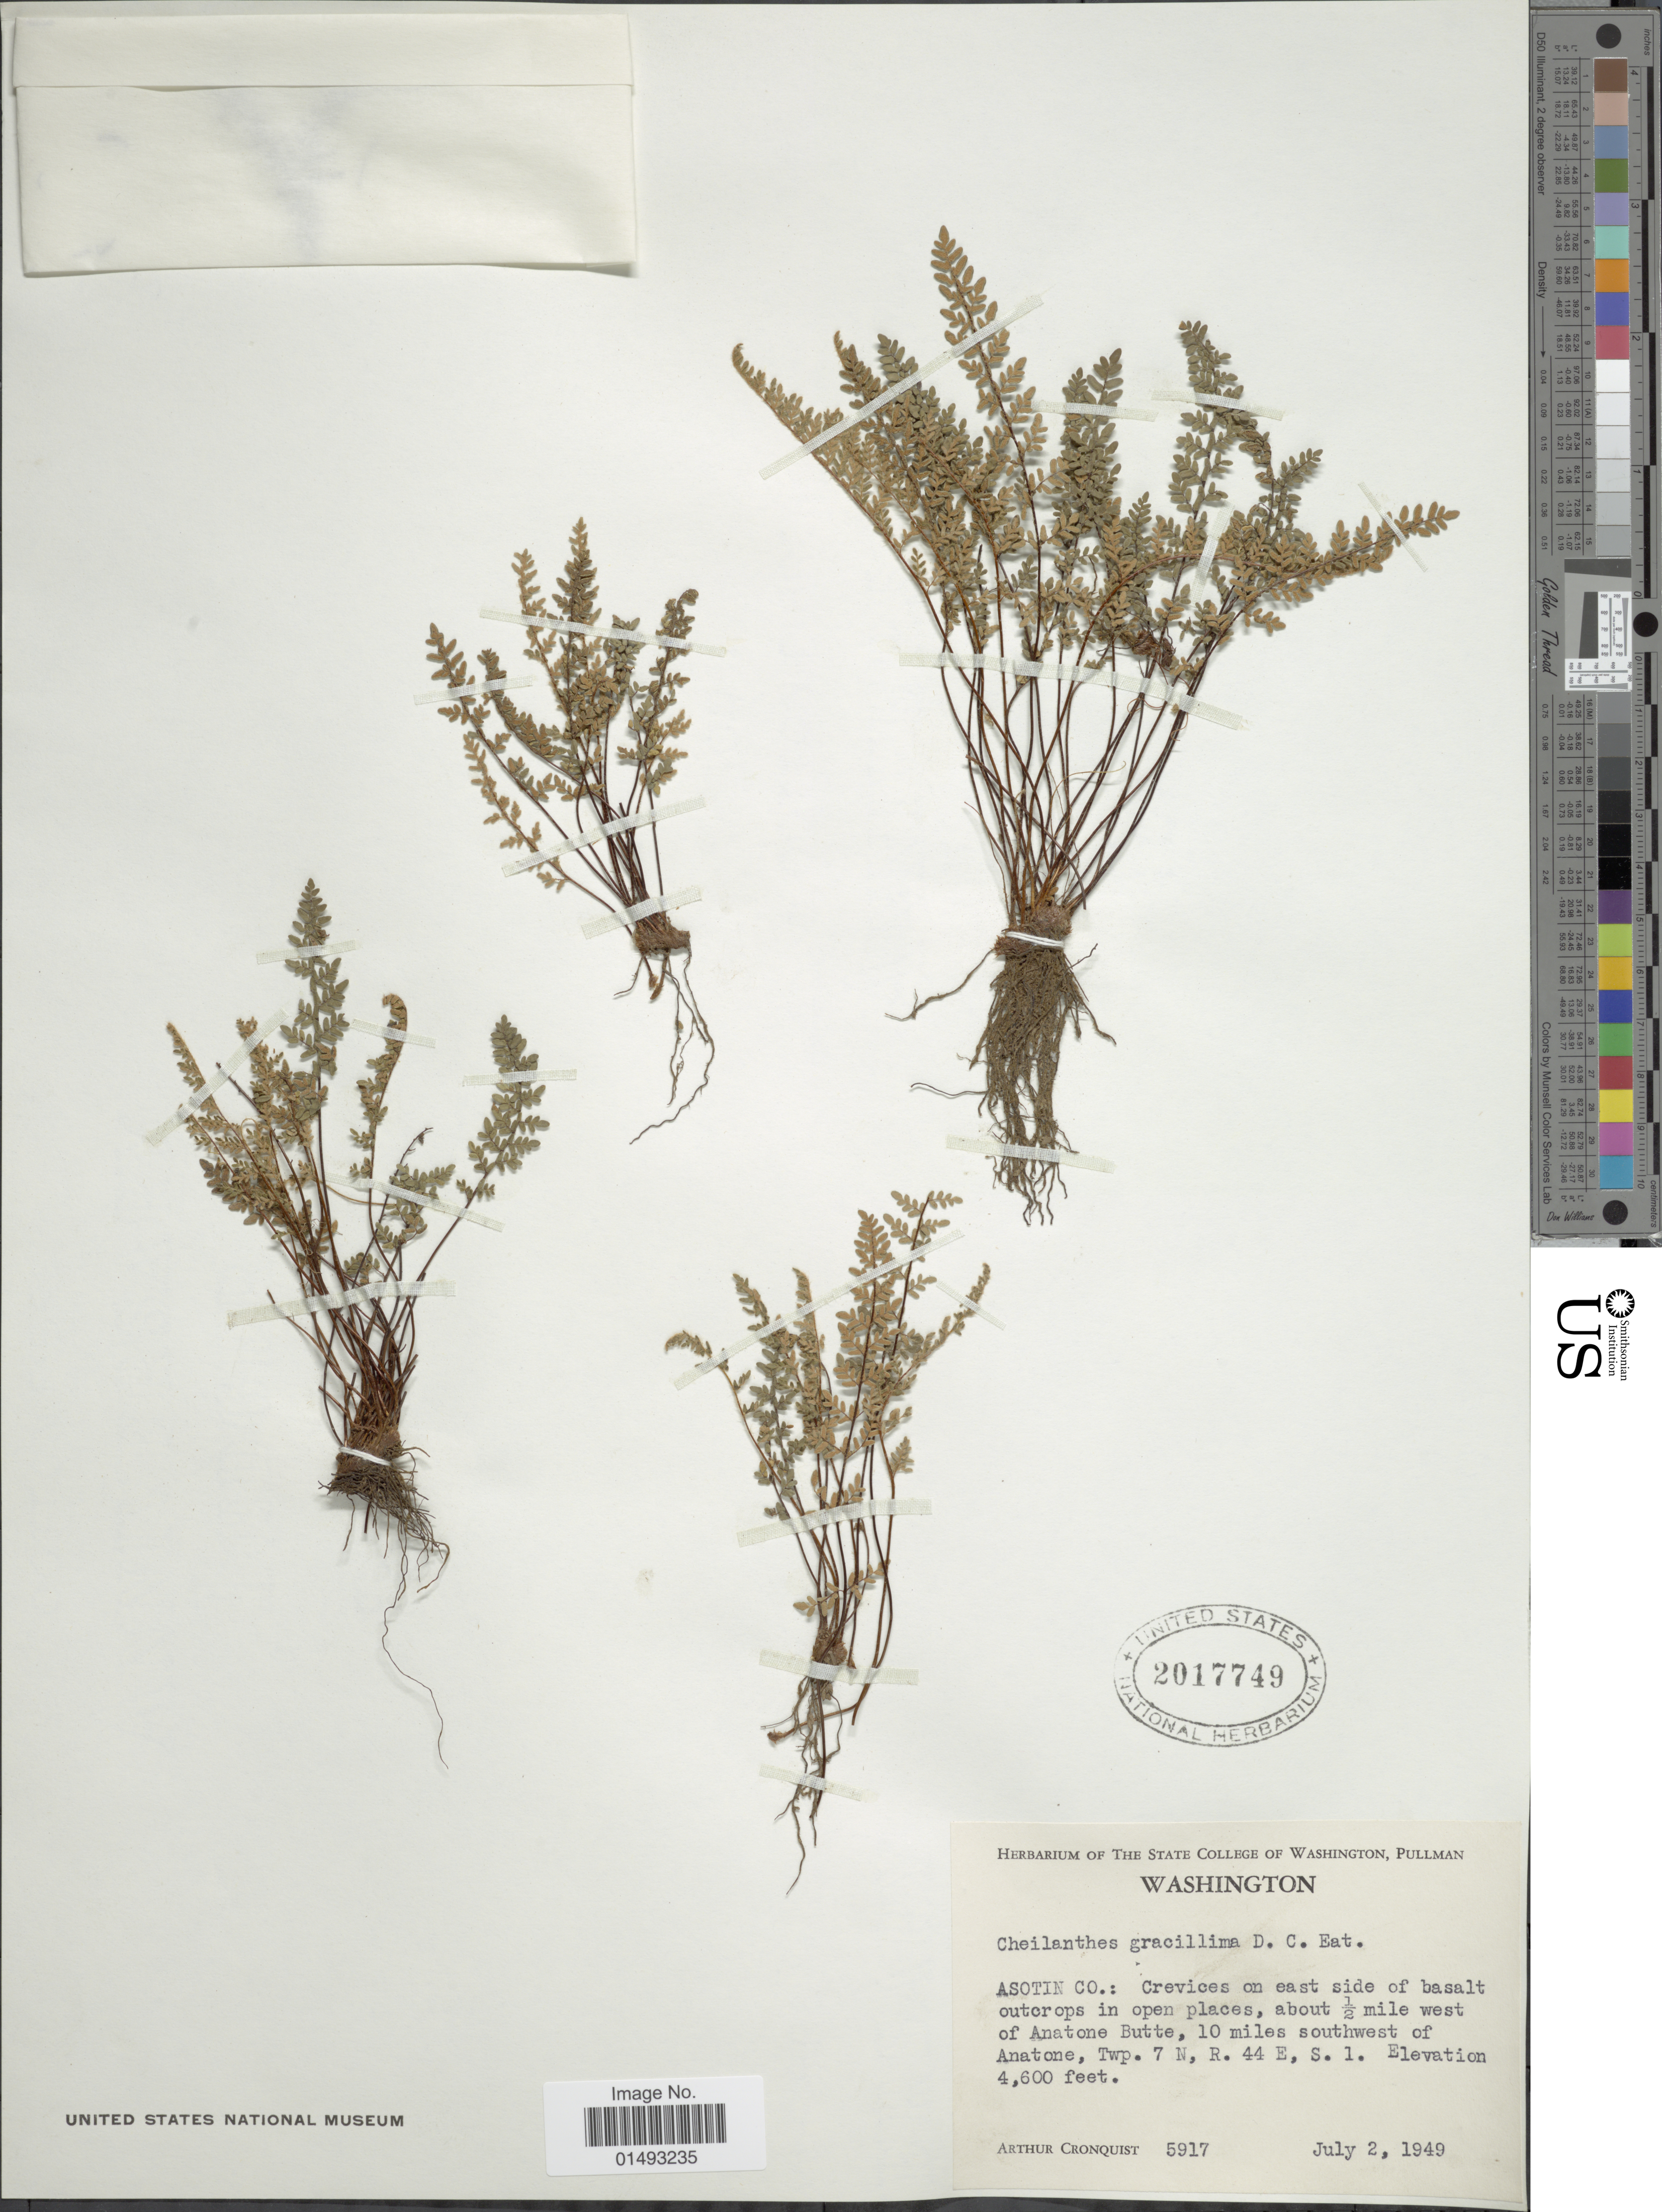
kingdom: Plantae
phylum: Tracheophyta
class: Polypodiopsida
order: Polypodiales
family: Pteridaceae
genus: Myriopteris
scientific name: Myriopteris gracillima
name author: (D.C. Eaton) J. Sm.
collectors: A. J. Cronquist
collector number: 5917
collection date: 1949-07-02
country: United States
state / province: Washington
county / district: Asotin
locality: Asotin Co.: Crevices on east side of basalt outcrops in open places, about ½ mile west of Anantone Butte, 10 miles southwest of Antone, Twp. 7N, R.44 E, S. 1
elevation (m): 1402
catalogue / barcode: US 2017749